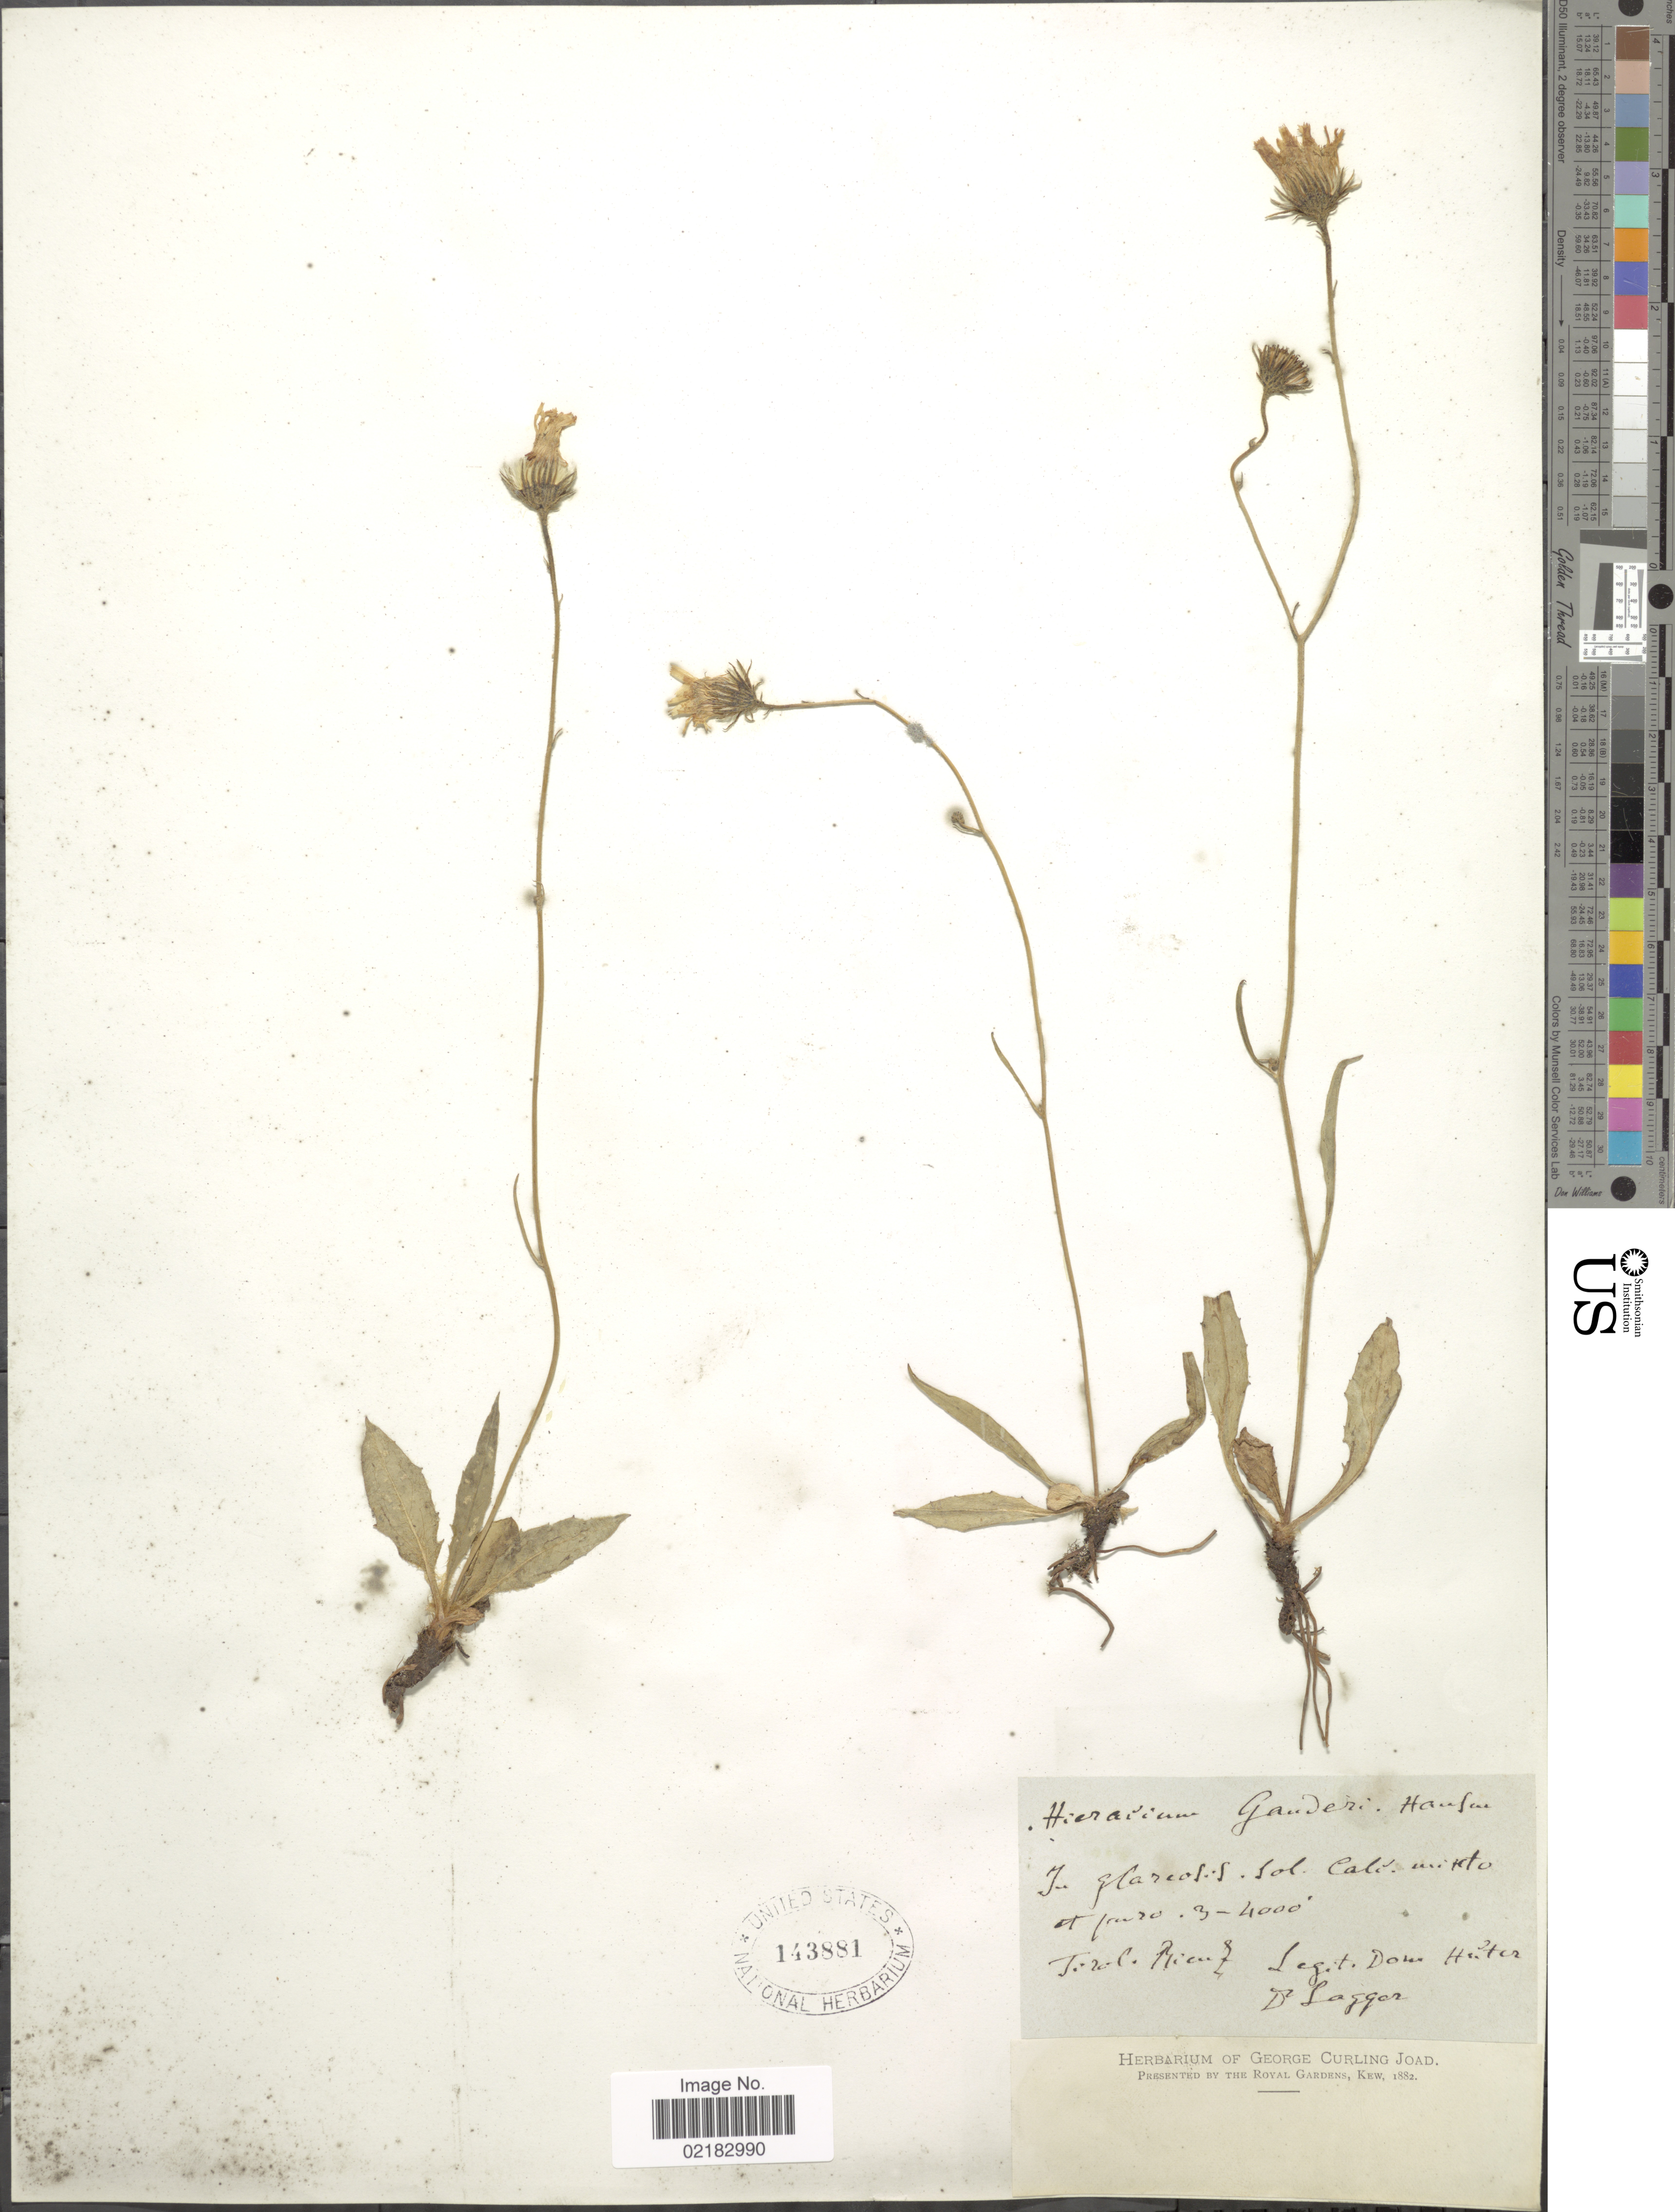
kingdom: Plantae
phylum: Tracheophyta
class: Magnoliopsida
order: Asterales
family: Asteraceae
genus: Hieracium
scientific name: Hieracium repandulare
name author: Druce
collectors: D. Huter & D. Lagger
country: Austria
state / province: Tirol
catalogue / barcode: US 143881